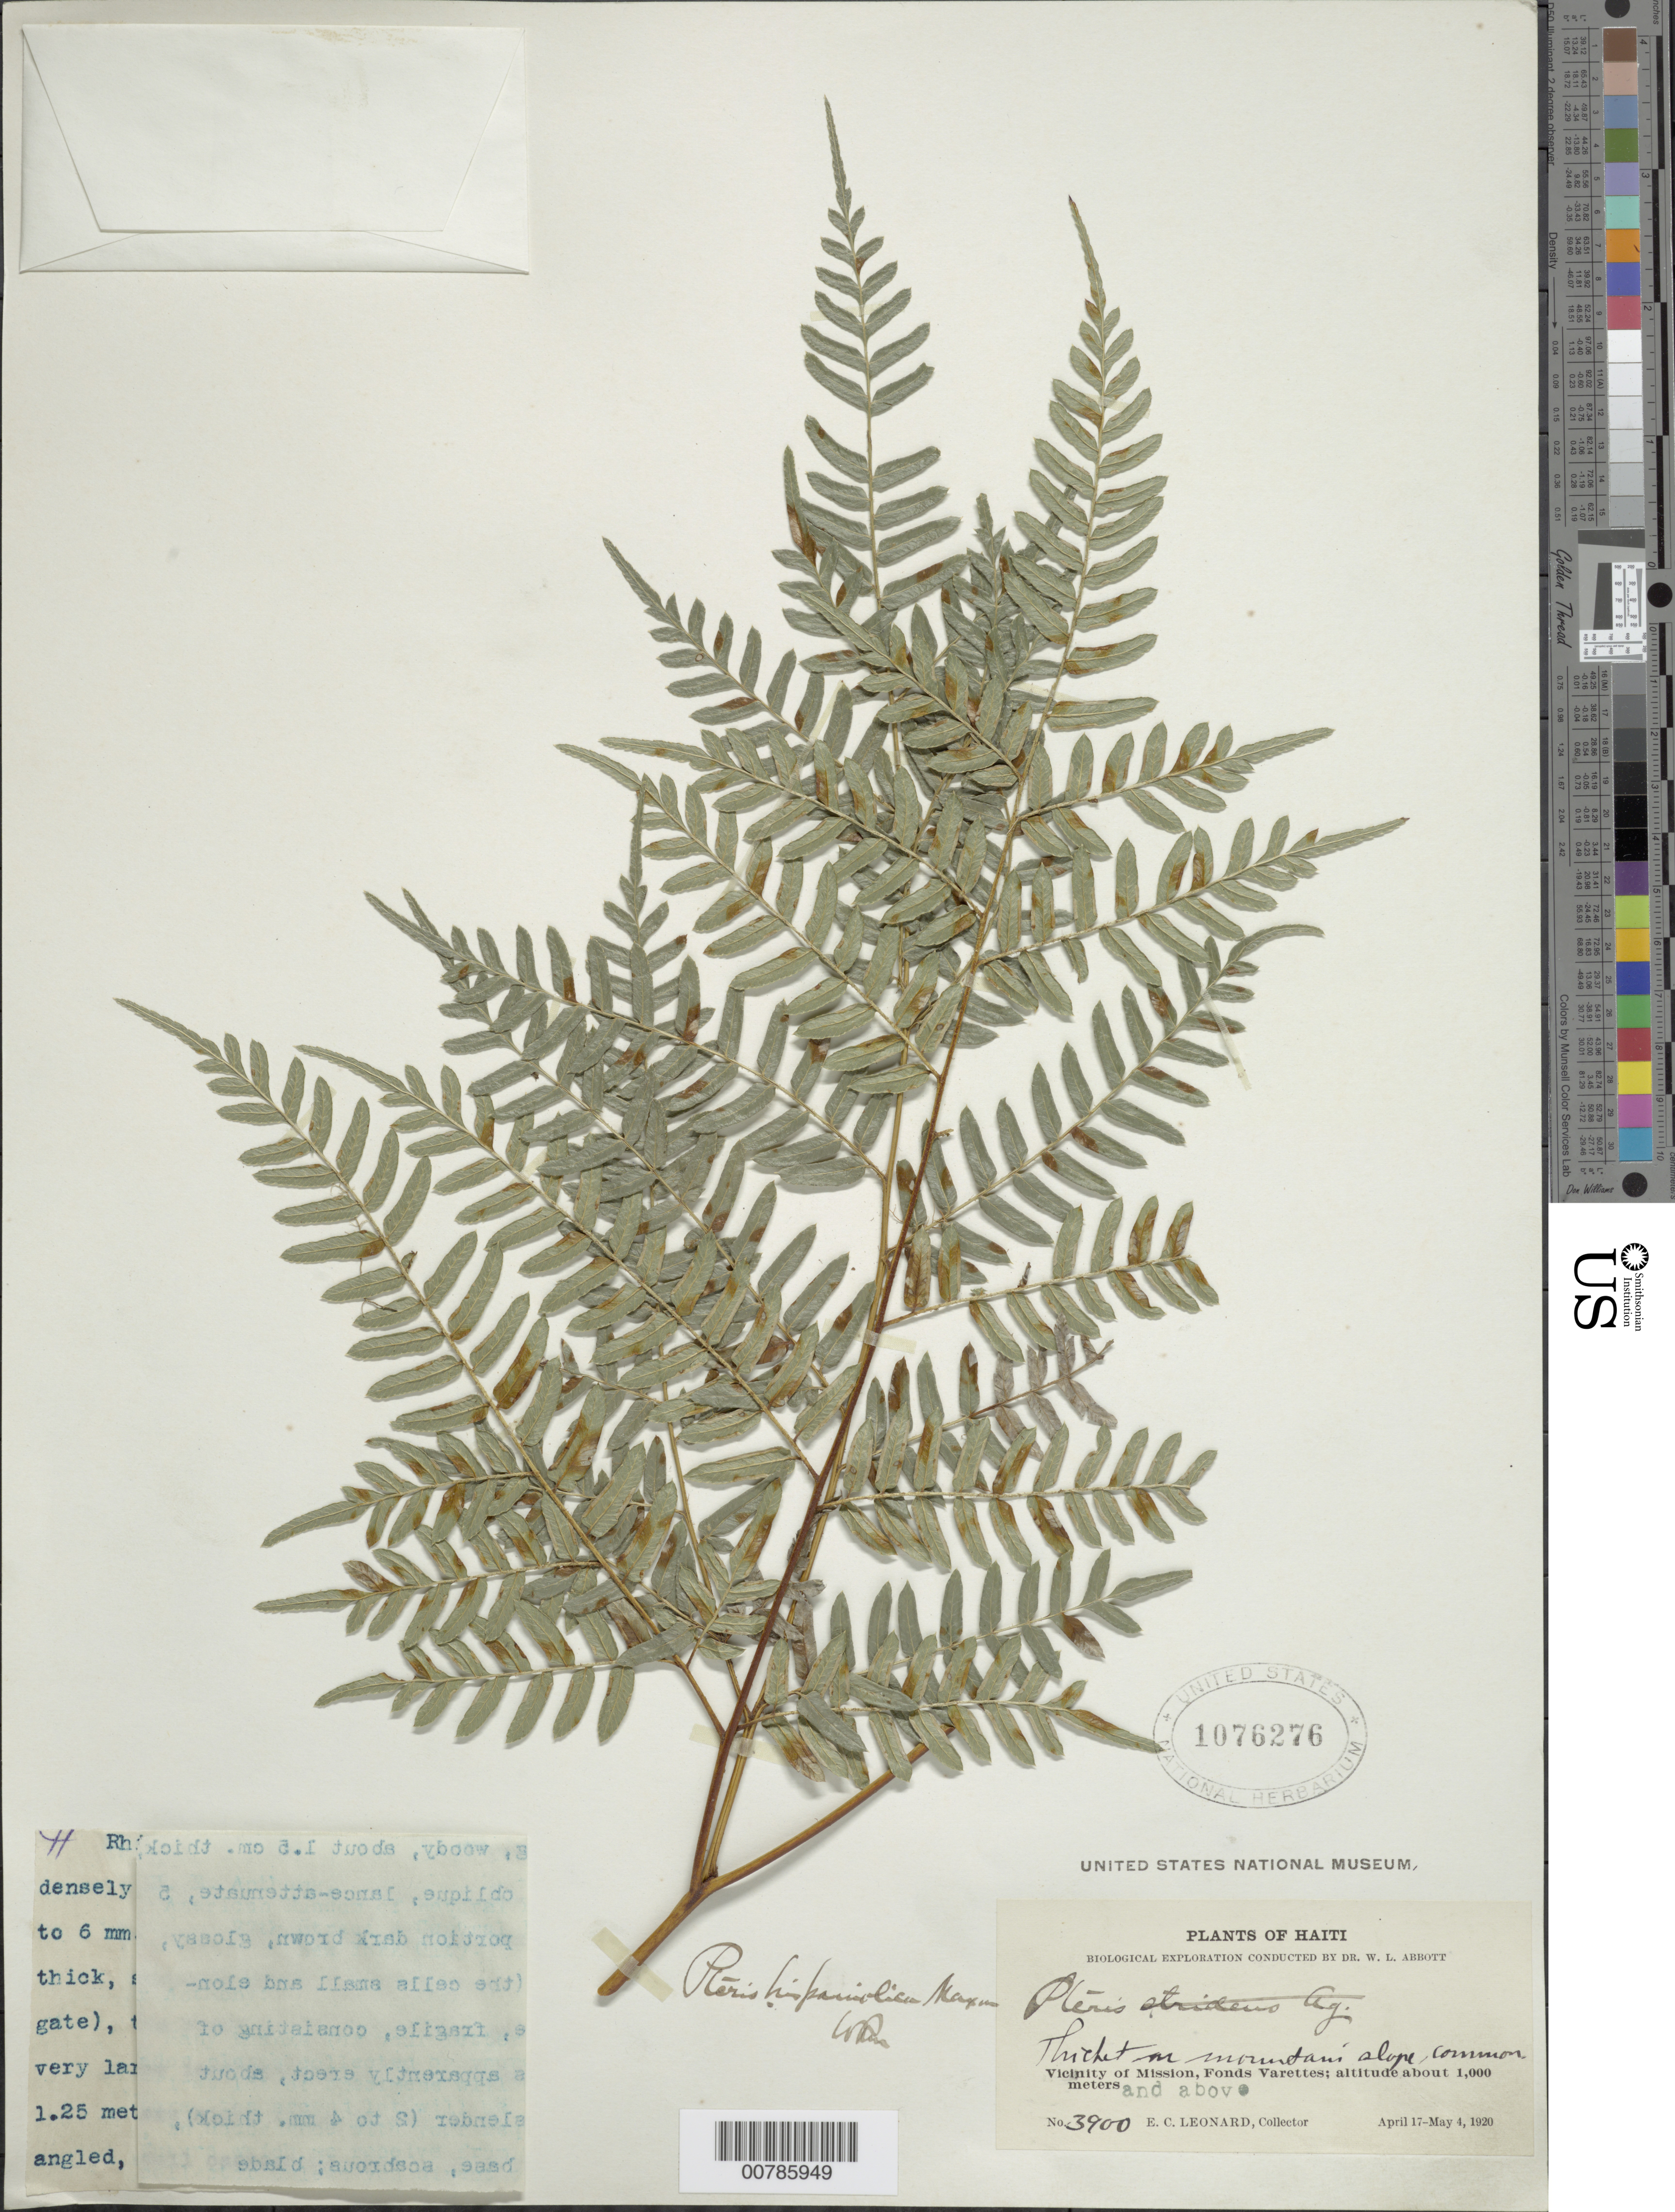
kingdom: Plantae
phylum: Tracheophyta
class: Polypodiopsida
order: Polypodiales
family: Pteridaceae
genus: Pteris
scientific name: Pteris hispaniolica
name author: Maxon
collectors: E. C. Leonard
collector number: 3900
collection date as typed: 17 Apr 1920 04 May 1920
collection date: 1920-04-17/1920-05-04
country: Haiti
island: Hispaniola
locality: Mission, vicinity, Fonds Varettes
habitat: Thicket on mountain slope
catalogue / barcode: US 1076276